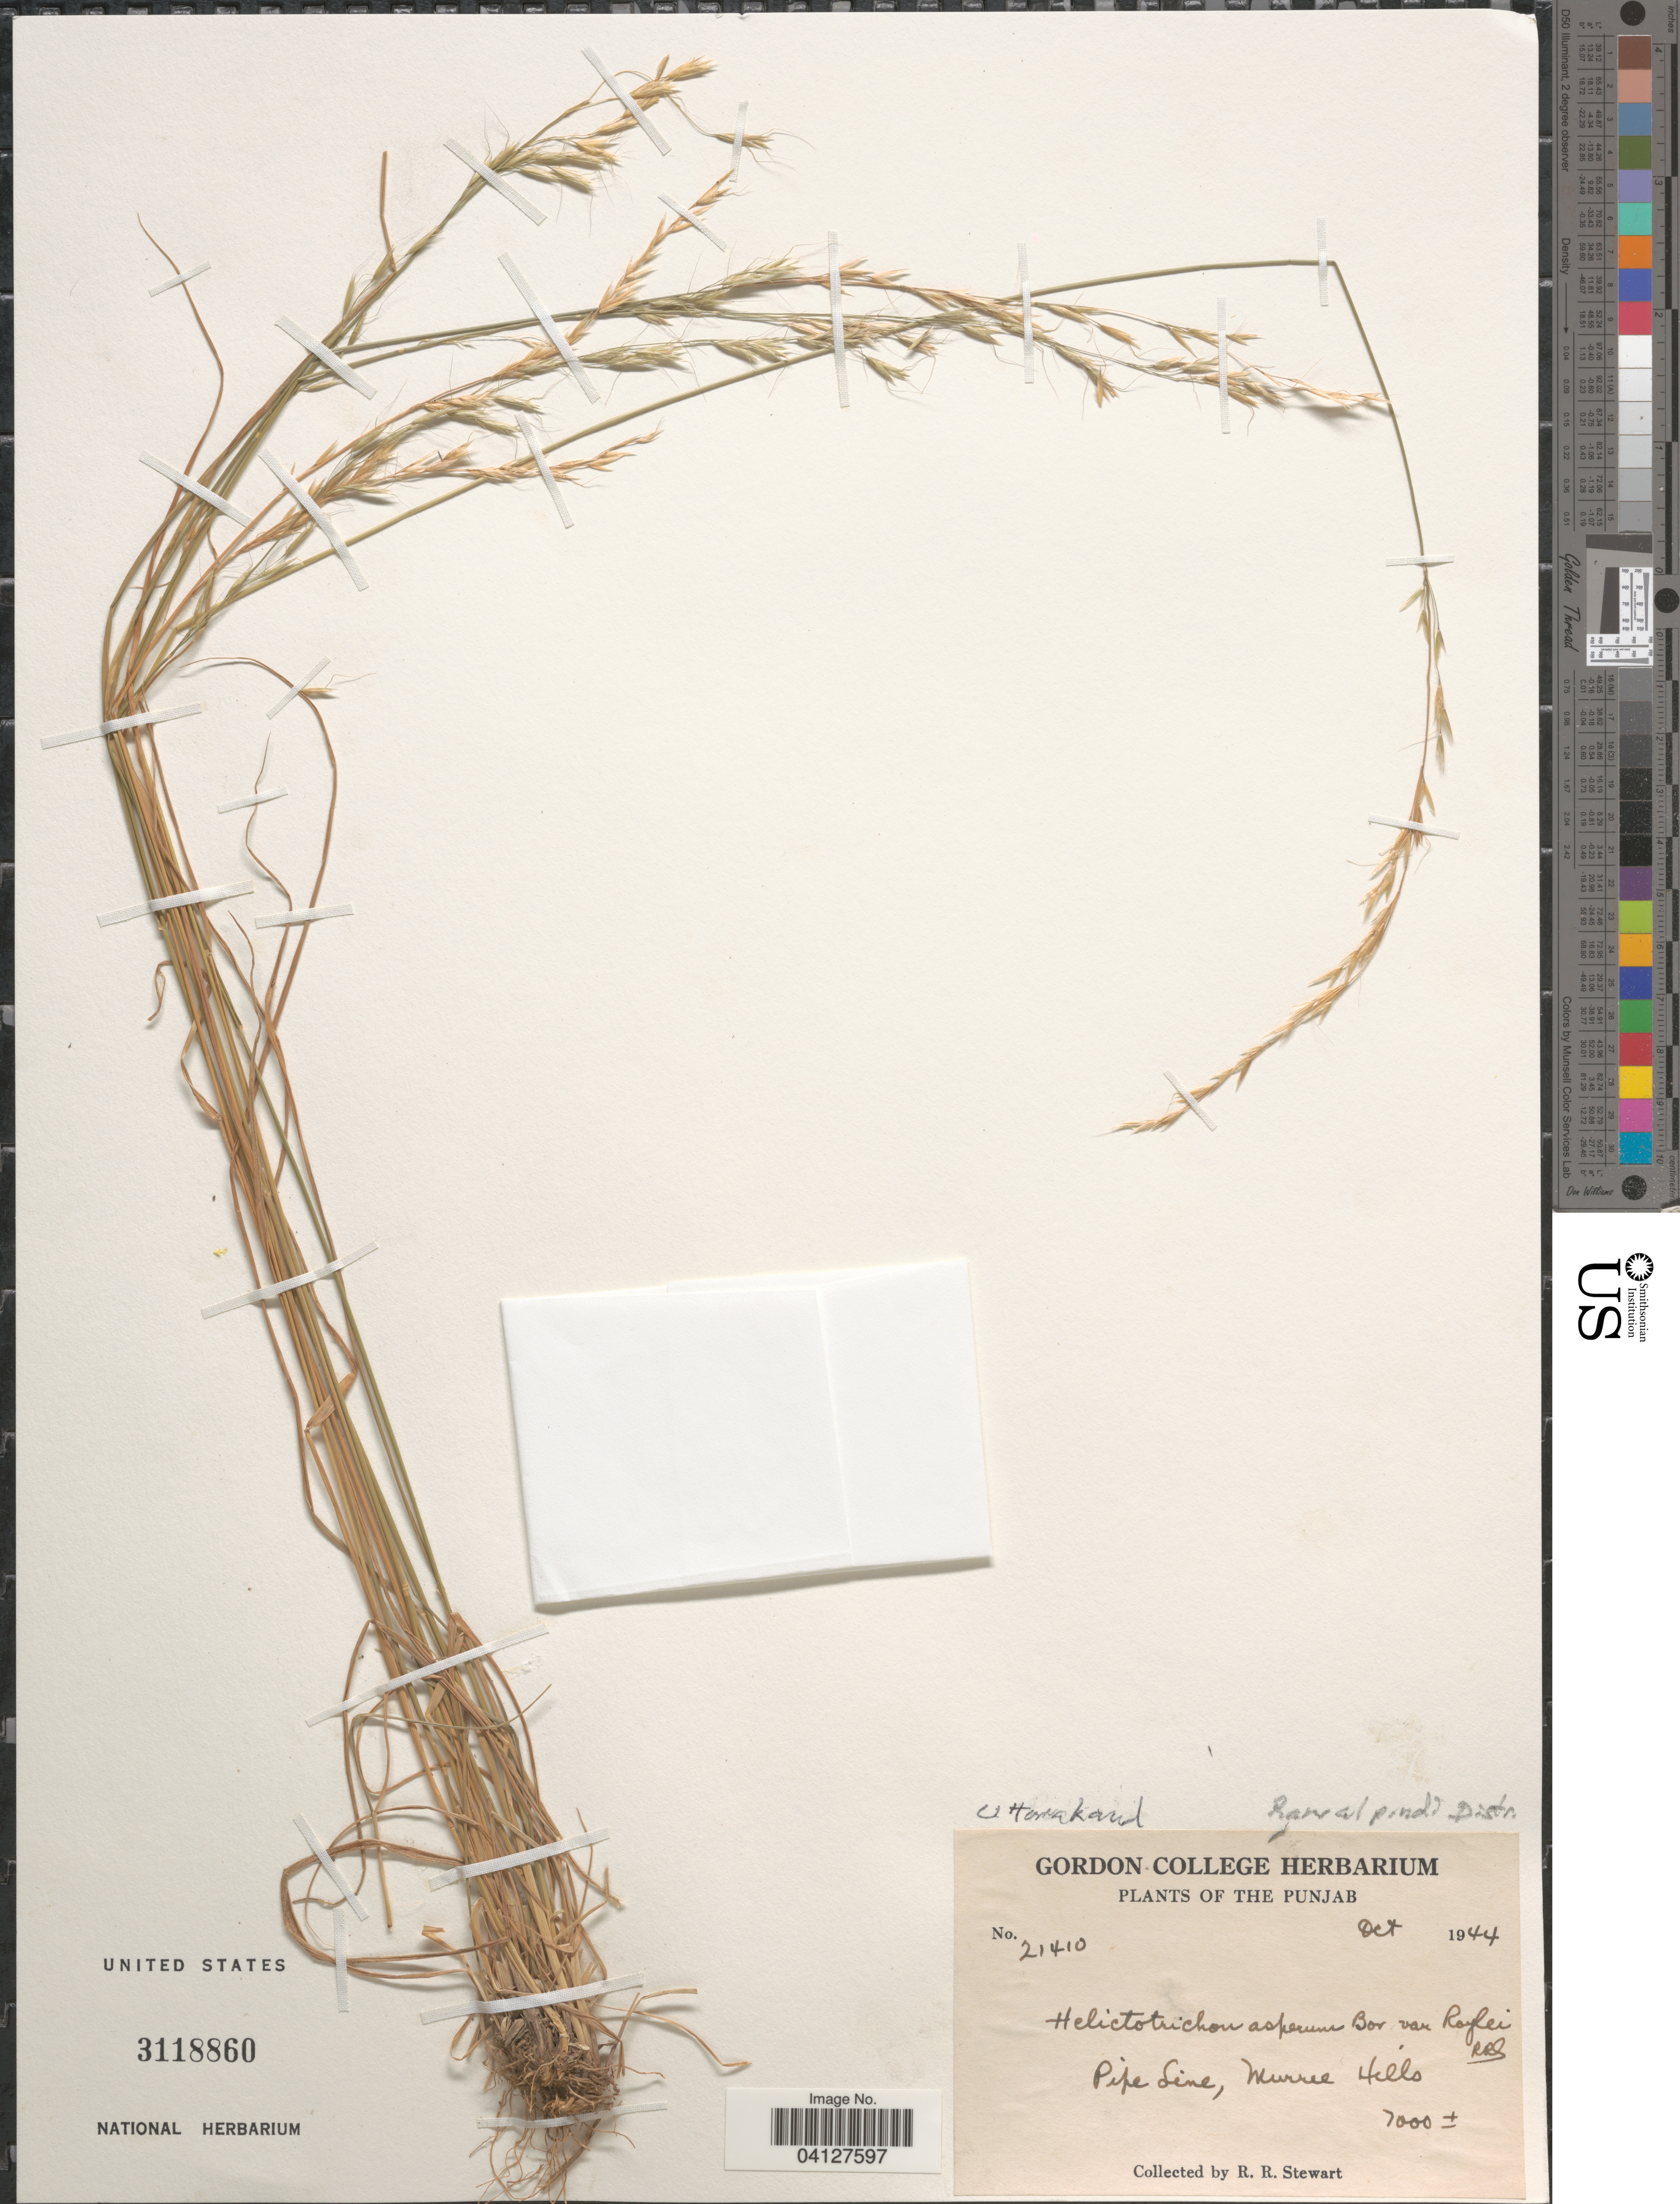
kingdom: Plantae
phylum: Tracheophyta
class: Liliopsida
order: Poales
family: Poaceae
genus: Helictotrichon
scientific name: Helictotrichon asperum var. roylei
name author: (Hook. f.) R.R. Stewart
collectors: R. Stewart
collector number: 21410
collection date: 1944-10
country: Pakistan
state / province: Punjab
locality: Rawal pindi Distr. The Punjab. Pipe Line, Murree Hills.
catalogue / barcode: US 3118860